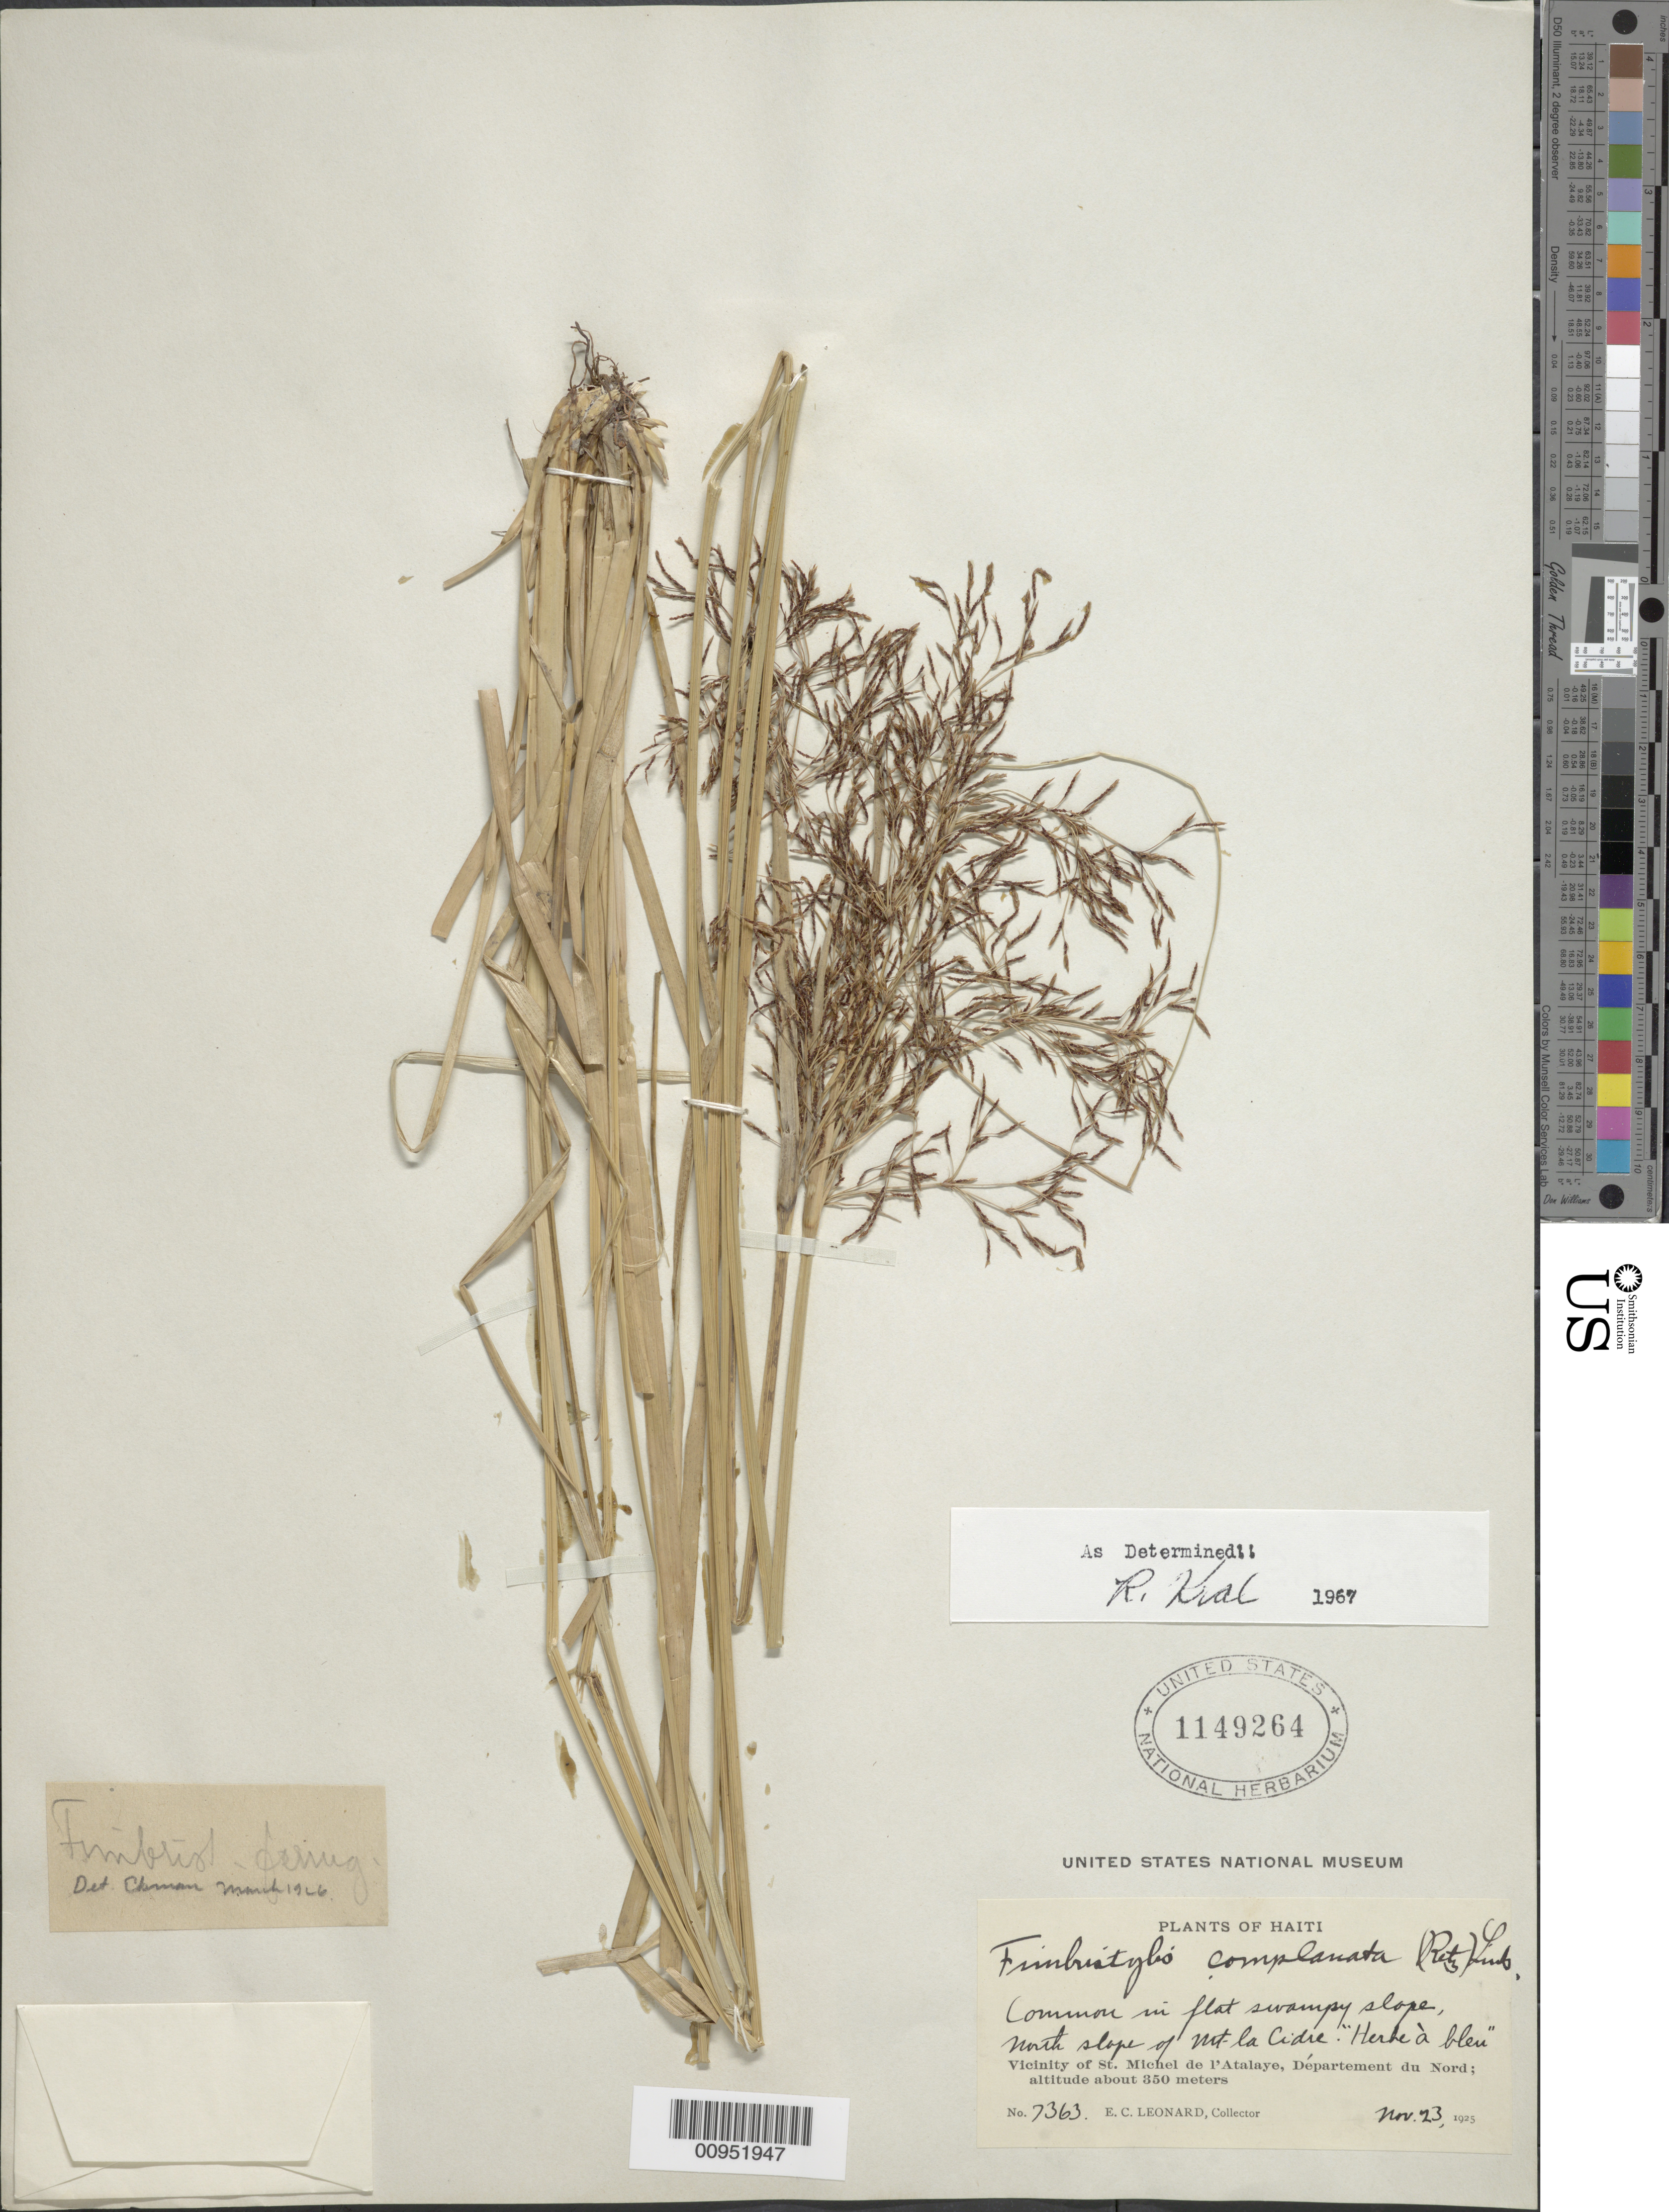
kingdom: Plantae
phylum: Tracheophyta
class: Liliopsida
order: Poales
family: Cyperaceae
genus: Fimbristylis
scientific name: Fimbristylis complanata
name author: (Retz.) Link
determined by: Kral, Robert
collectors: E. C. Leonard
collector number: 7363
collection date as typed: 23 Nov 1925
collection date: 1925-11-23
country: Haiti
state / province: Artibonite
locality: Vicinity of St. Michel de l'Atalaye, swampy slope, north slope of Mt. La Cidre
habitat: Flat swampy slope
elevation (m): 350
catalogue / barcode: US 1149264